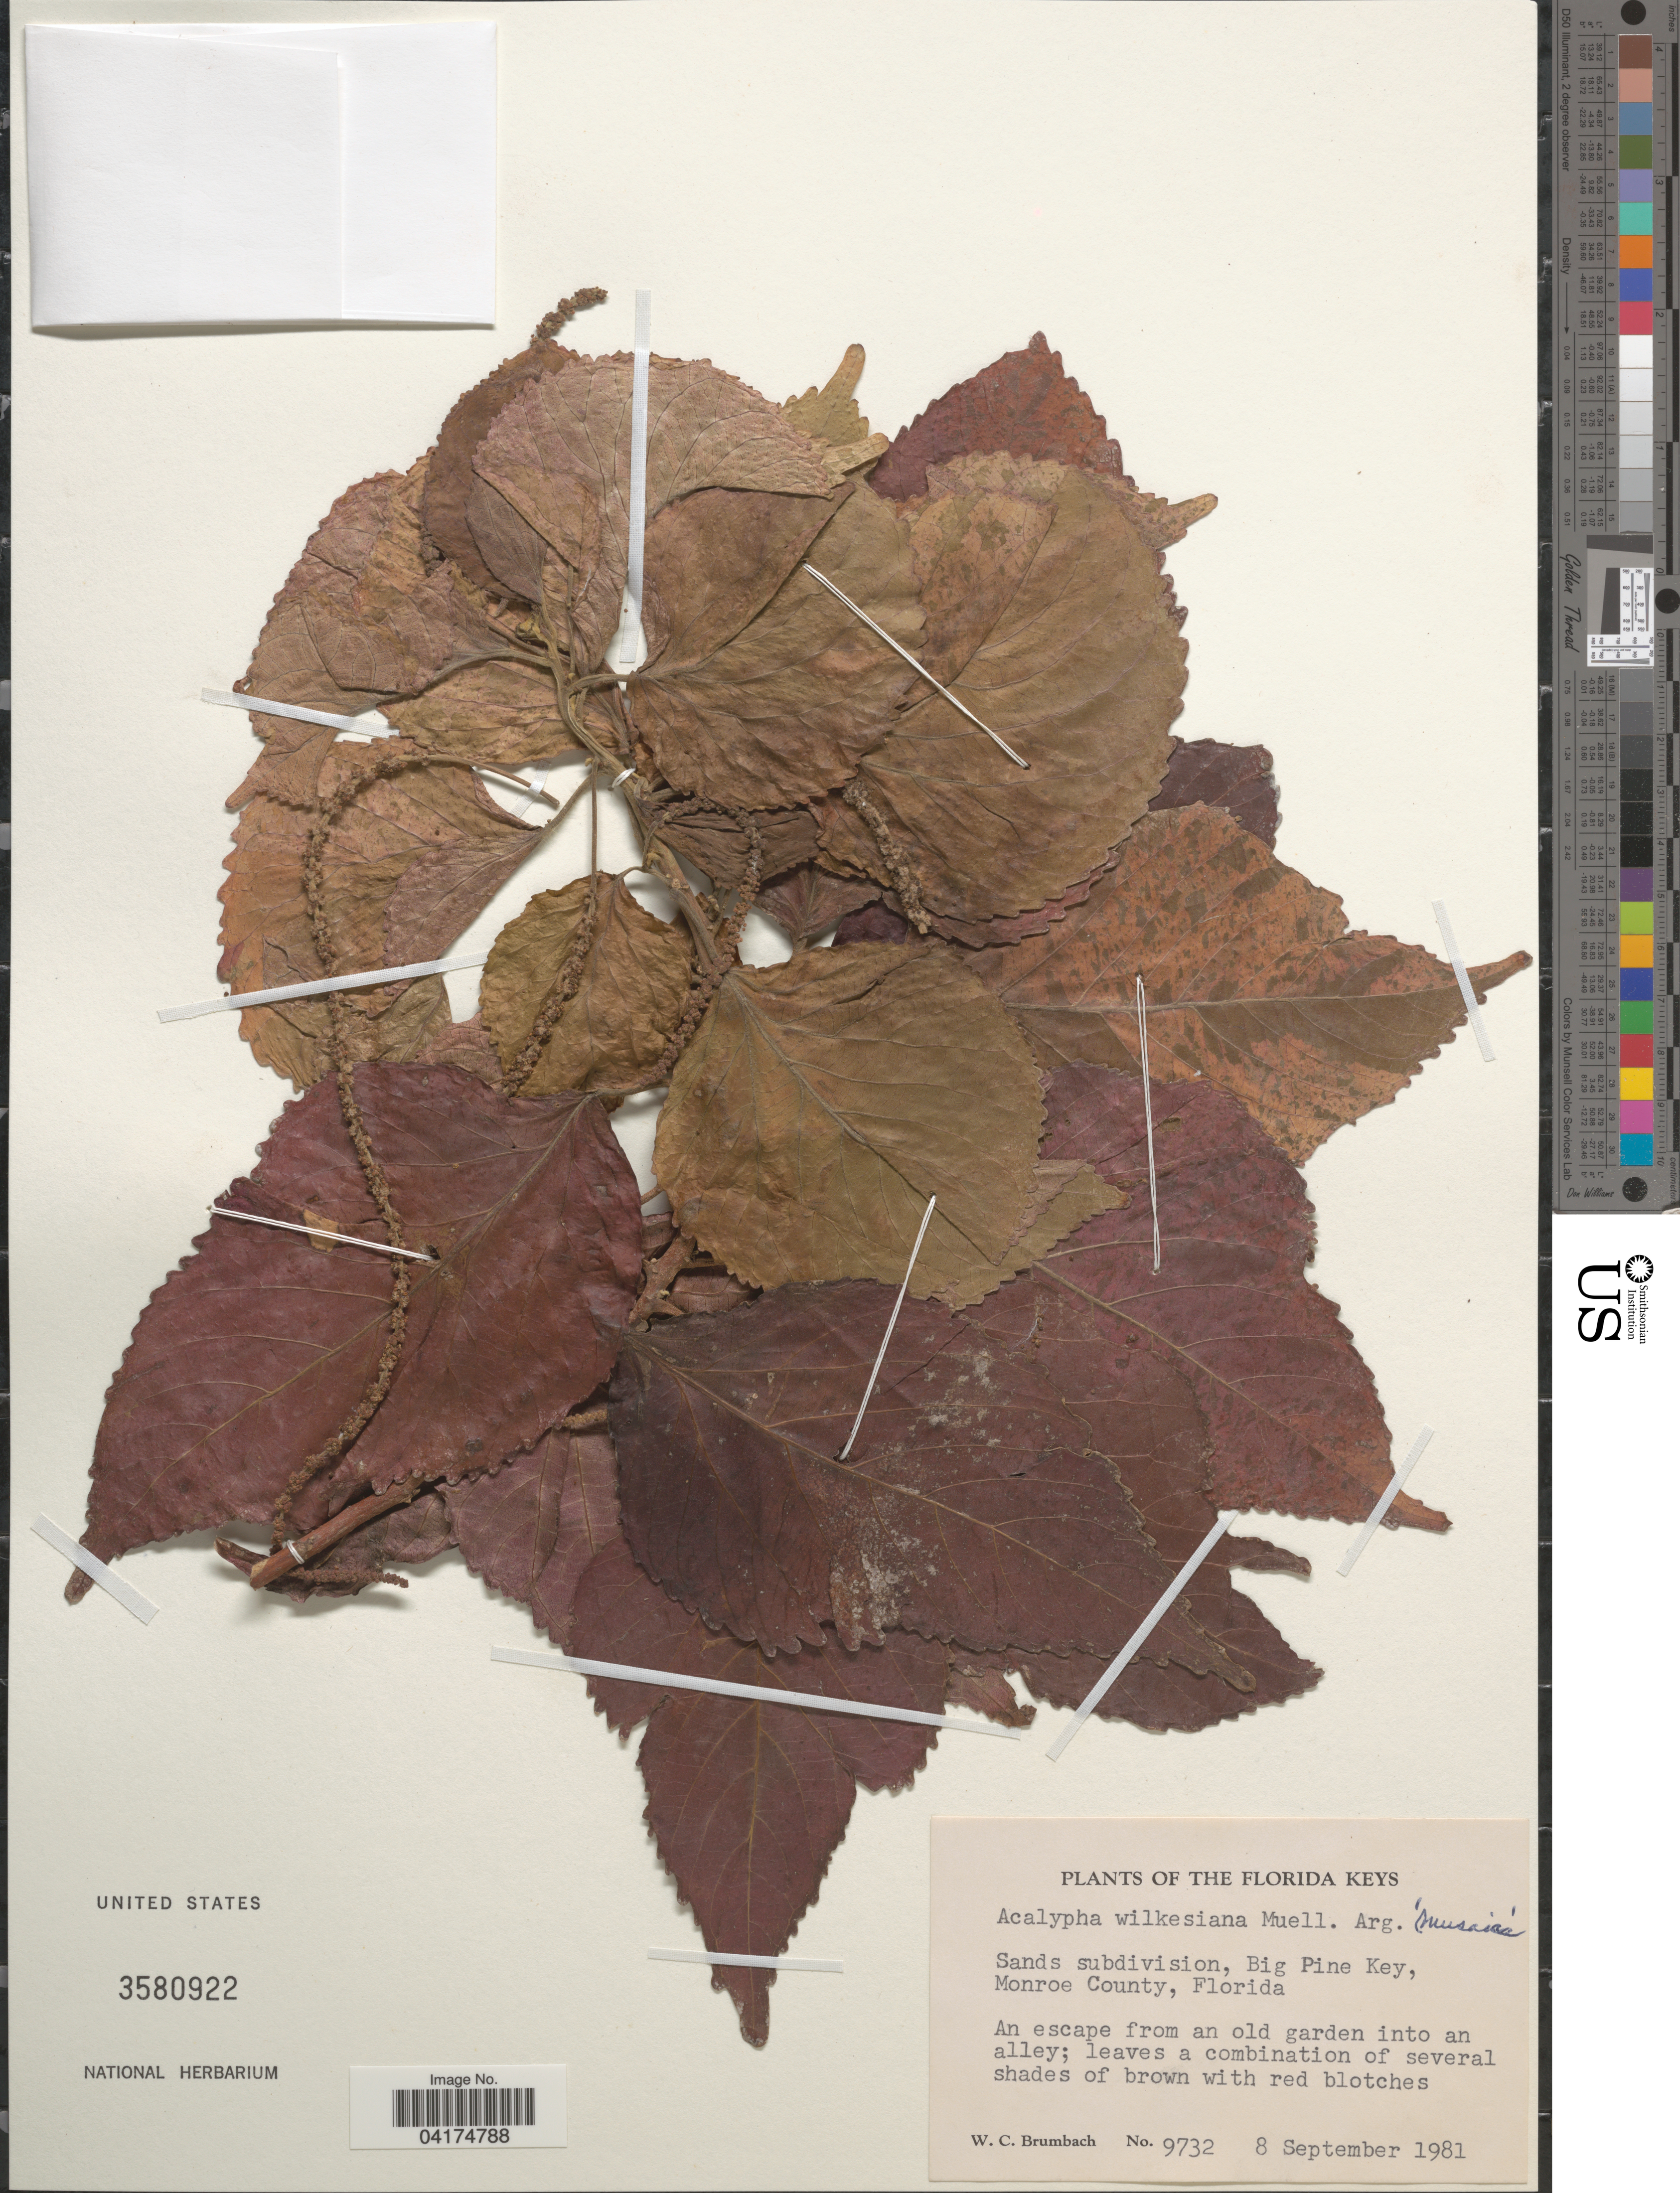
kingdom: Plantae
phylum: Tracheophyta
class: Magnoliopsida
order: Malpighiales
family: Euphorbiaceae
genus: Acalypha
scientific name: Acalypha wilkesiana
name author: Müll. Arg. in DC.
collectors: W. C. Brumbach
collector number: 9732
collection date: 1981-09-08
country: United States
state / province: Florida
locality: The Florida Keys. Big Pine Key, Monroe County.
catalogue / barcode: US 3580922